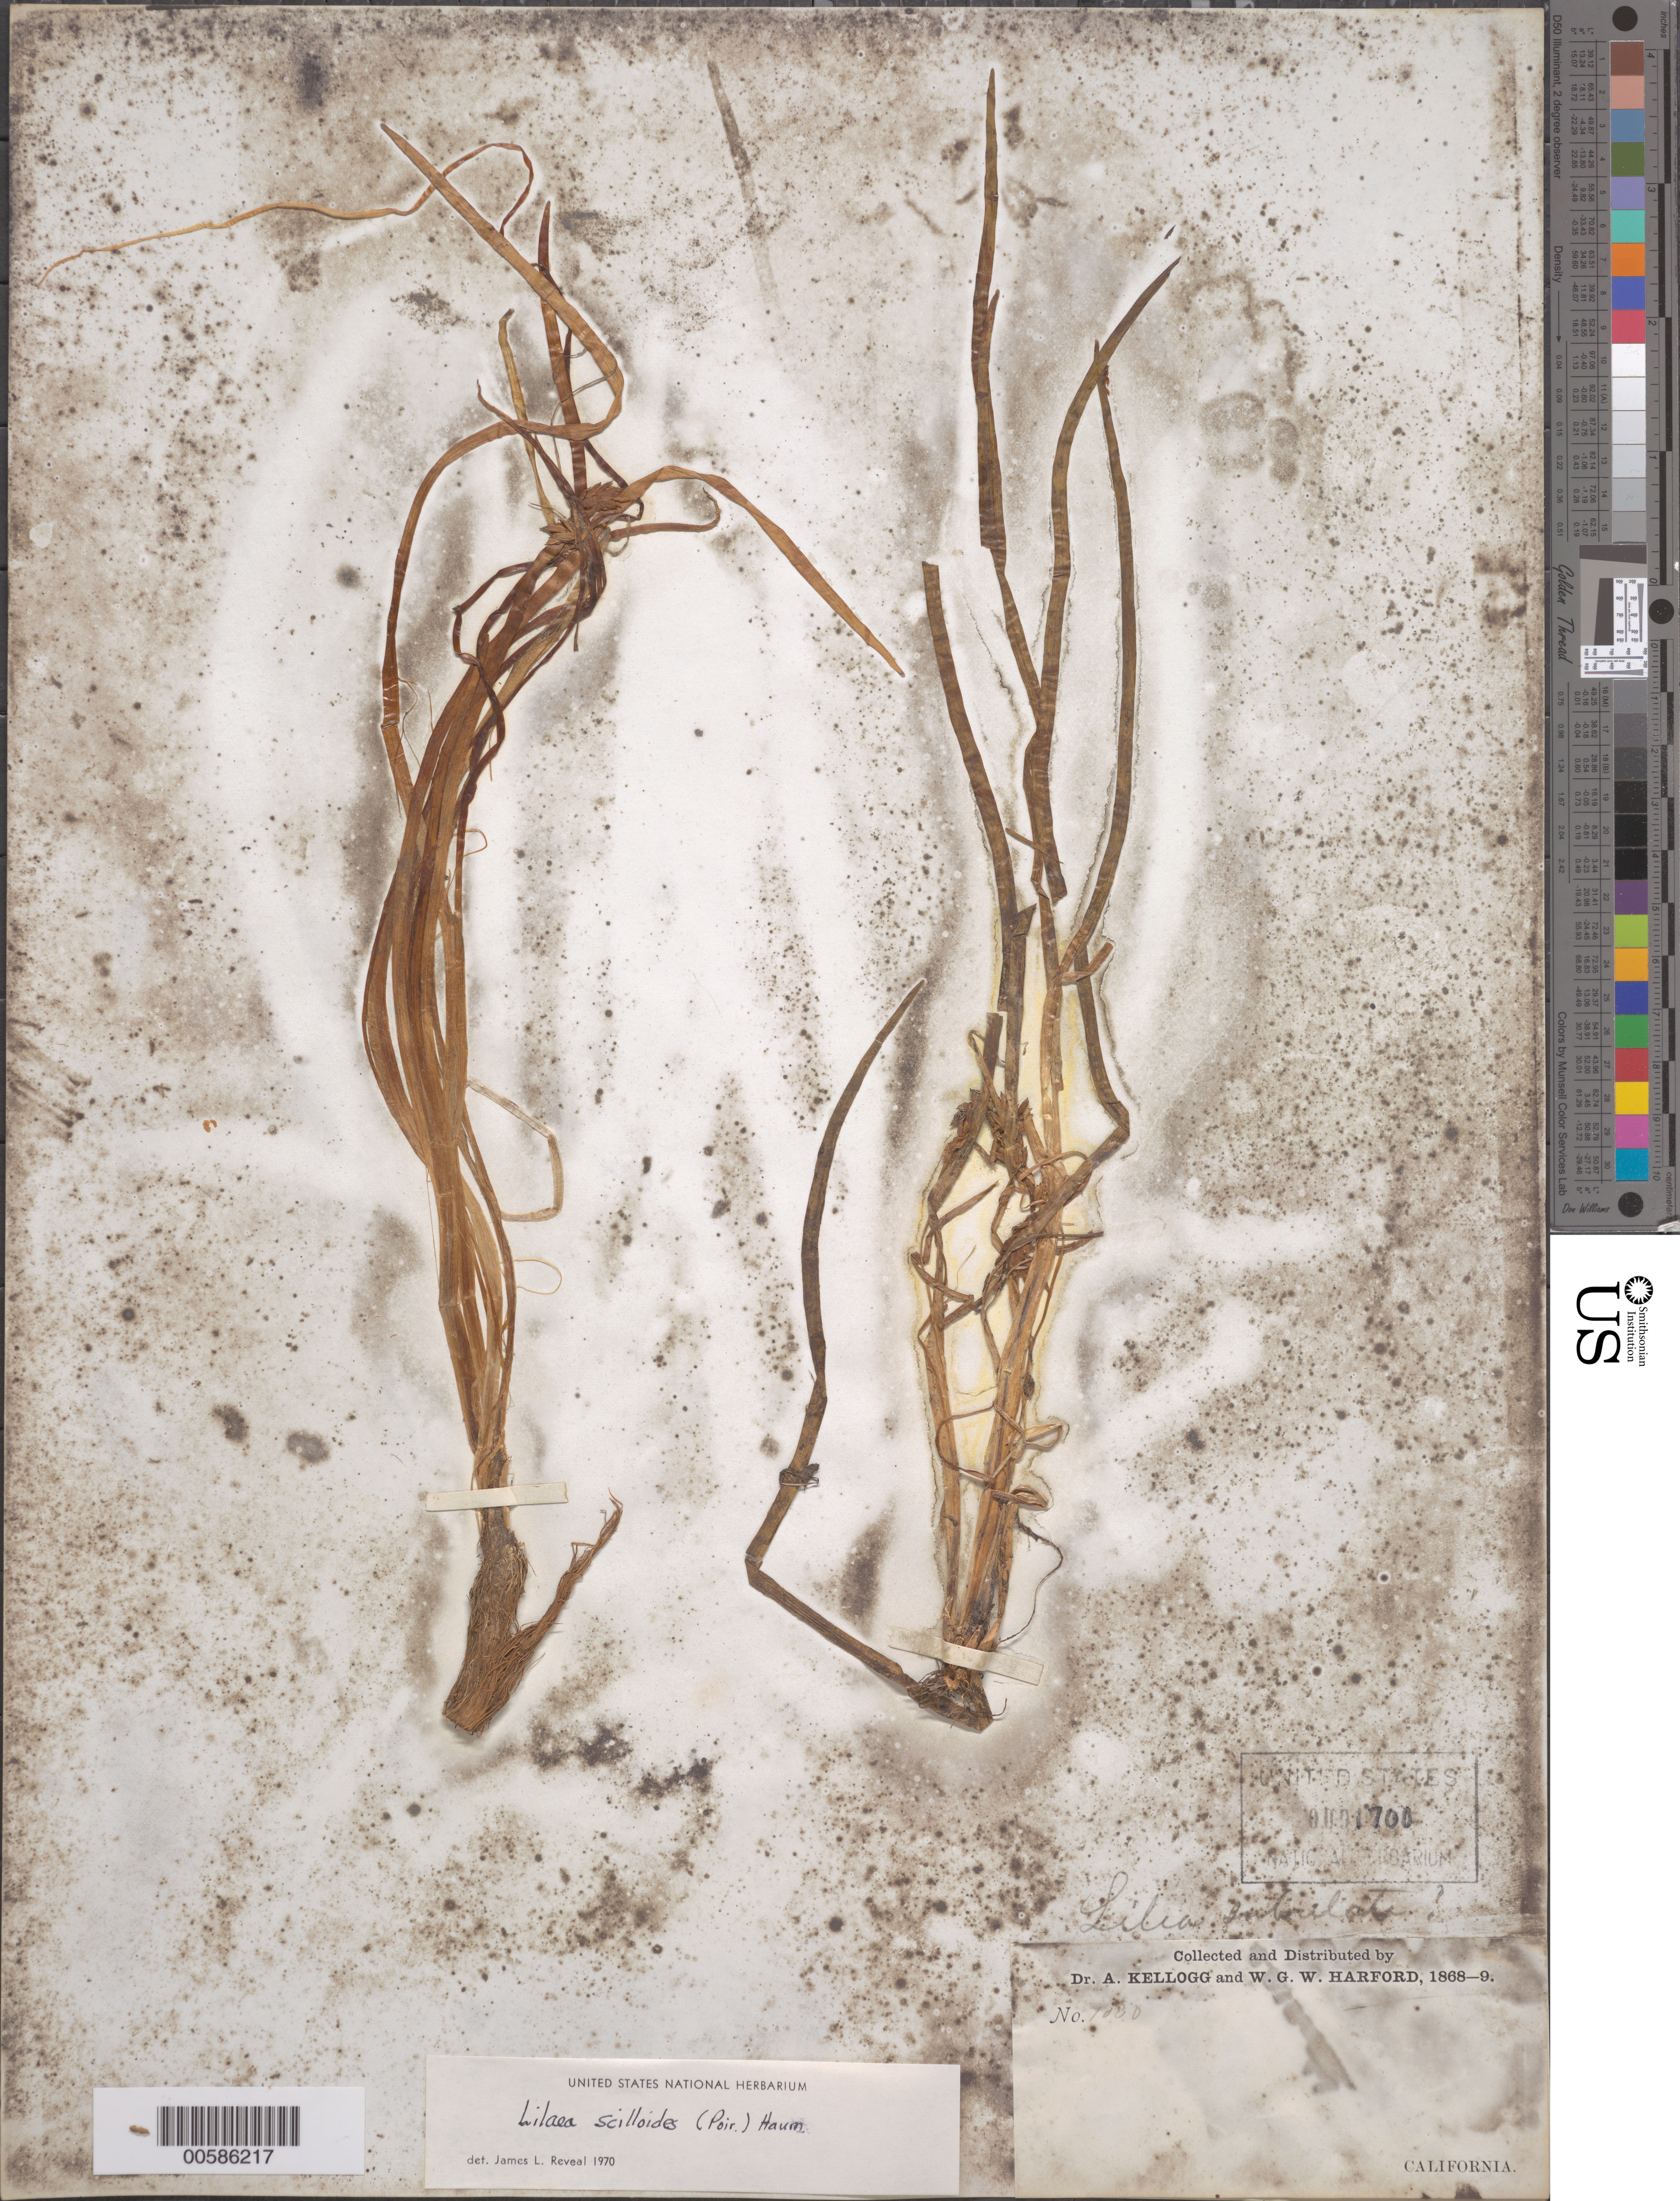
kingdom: Plantae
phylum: Tracheophyta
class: Liliopsida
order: Alismatales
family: Juncaginaceae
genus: Triglochin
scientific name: Triglochin scilloides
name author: (Poir.) Mering & Kadereit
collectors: A. Kellogg & W. G. W. Harford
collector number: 1030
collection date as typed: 1868 to -- --- 1869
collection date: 1868/1869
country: United States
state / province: California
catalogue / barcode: US 91700